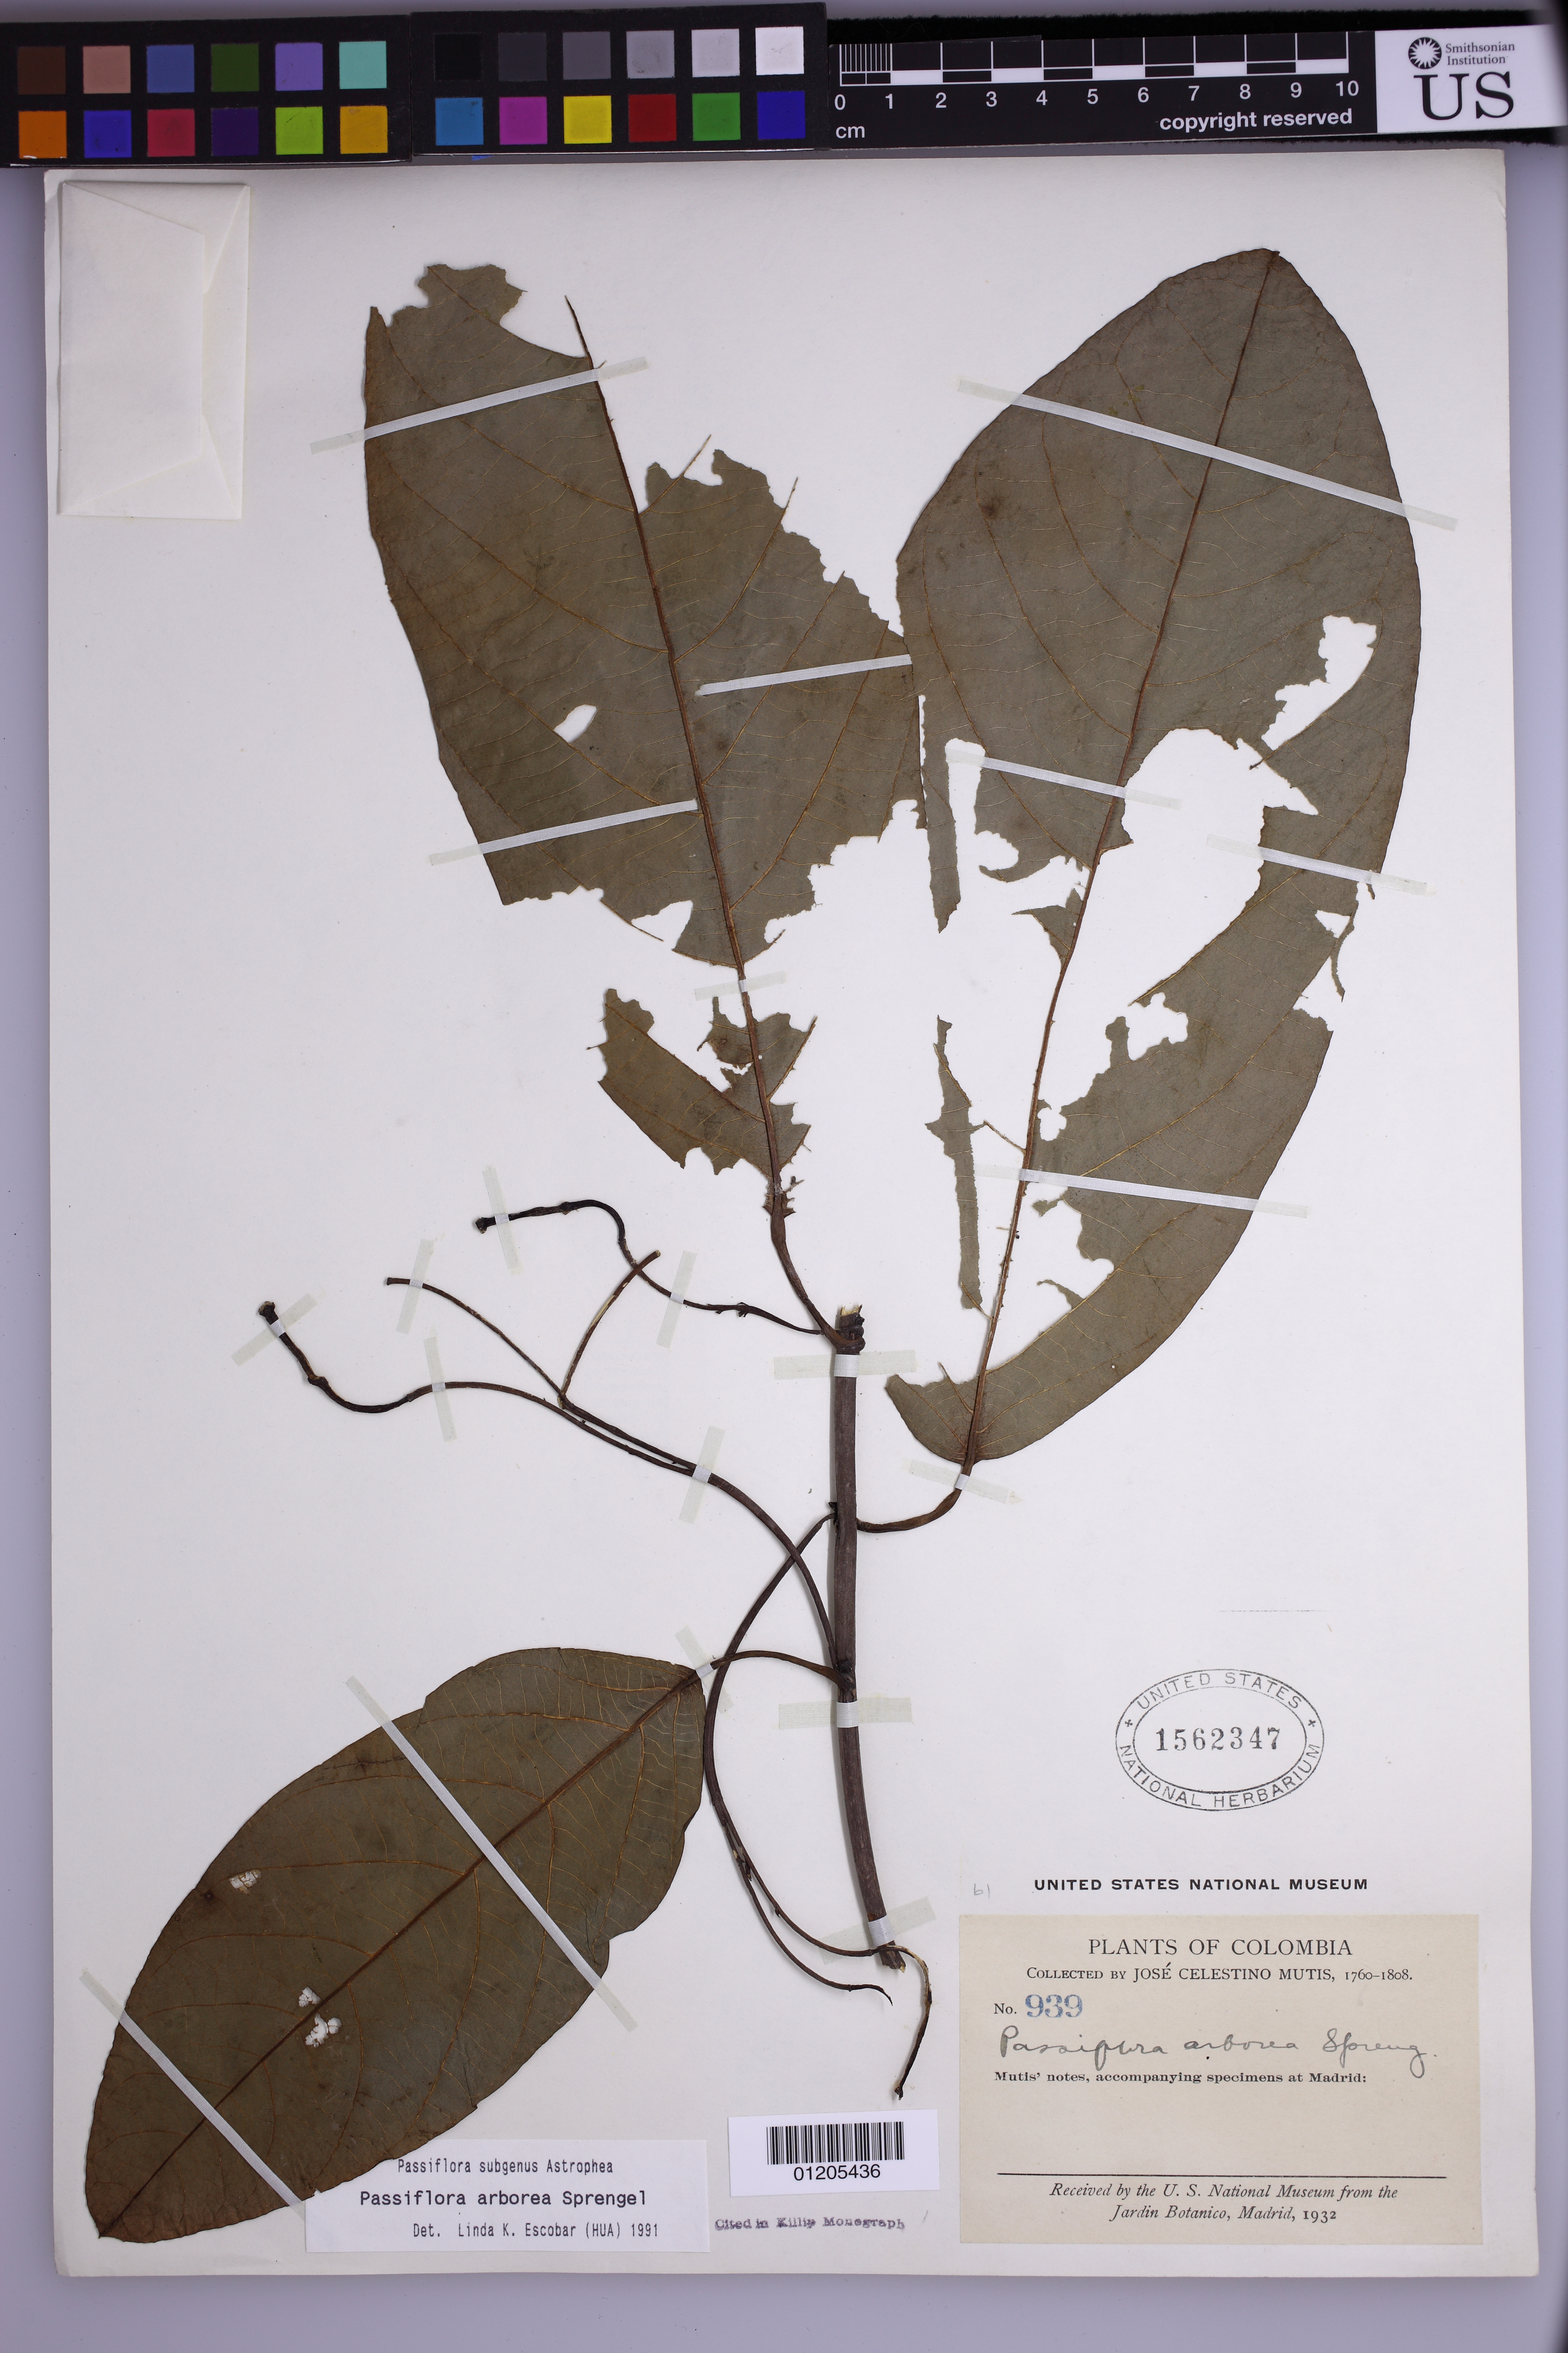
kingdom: Plantae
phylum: Tracheophyta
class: Magnoliopsida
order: Malpighiales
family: Passifloraceae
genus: Passiflora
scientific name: Passiflora arborea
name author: Spreng.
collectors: J. C. B. Mutis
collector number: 939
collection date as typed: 1760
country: Colombia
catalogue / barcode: US 1562347